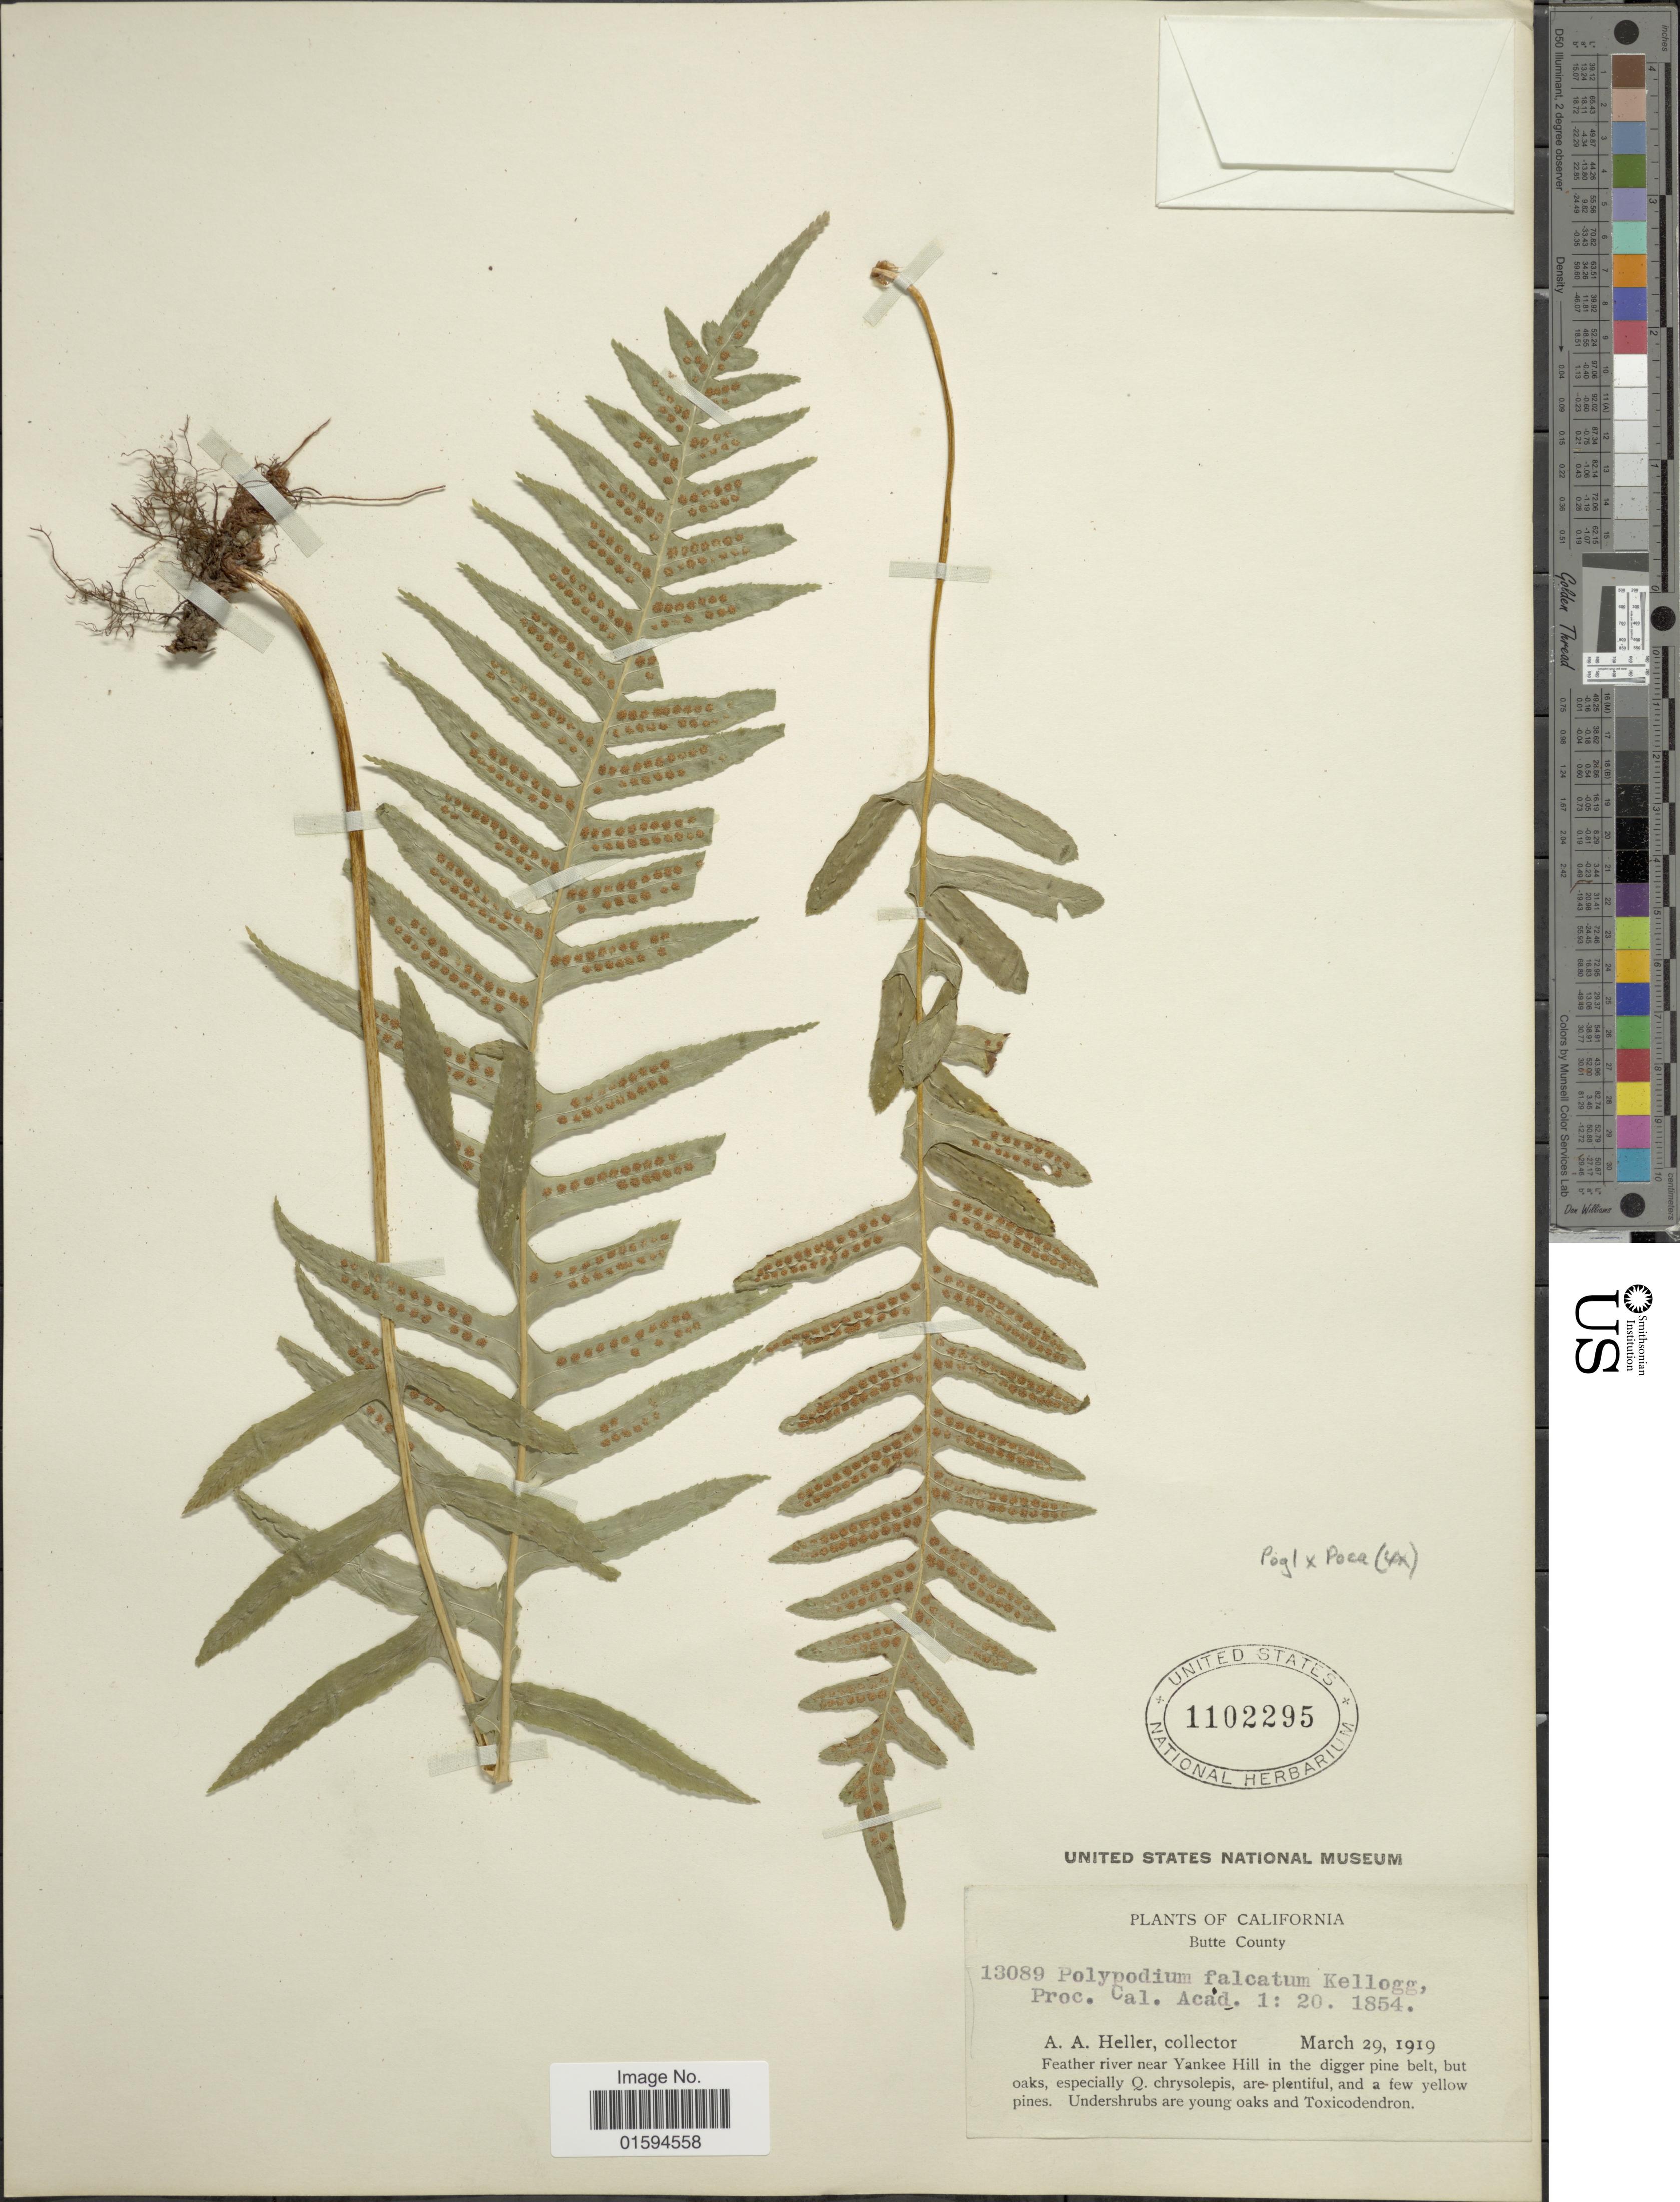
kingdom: Plantae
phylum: Tracheophyta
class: Polypodiopsida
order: Polypodiales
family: Polypodiaceae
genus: Polypodium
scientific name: Polypodium californicum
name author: Kaulf.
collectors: A. A. Heller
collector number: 13089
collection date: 1919-03-29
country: United States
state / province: California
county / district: Butte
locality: Butte County, Feather River near Yankee Hill in the digger pine belt.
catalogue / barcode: US 1102295